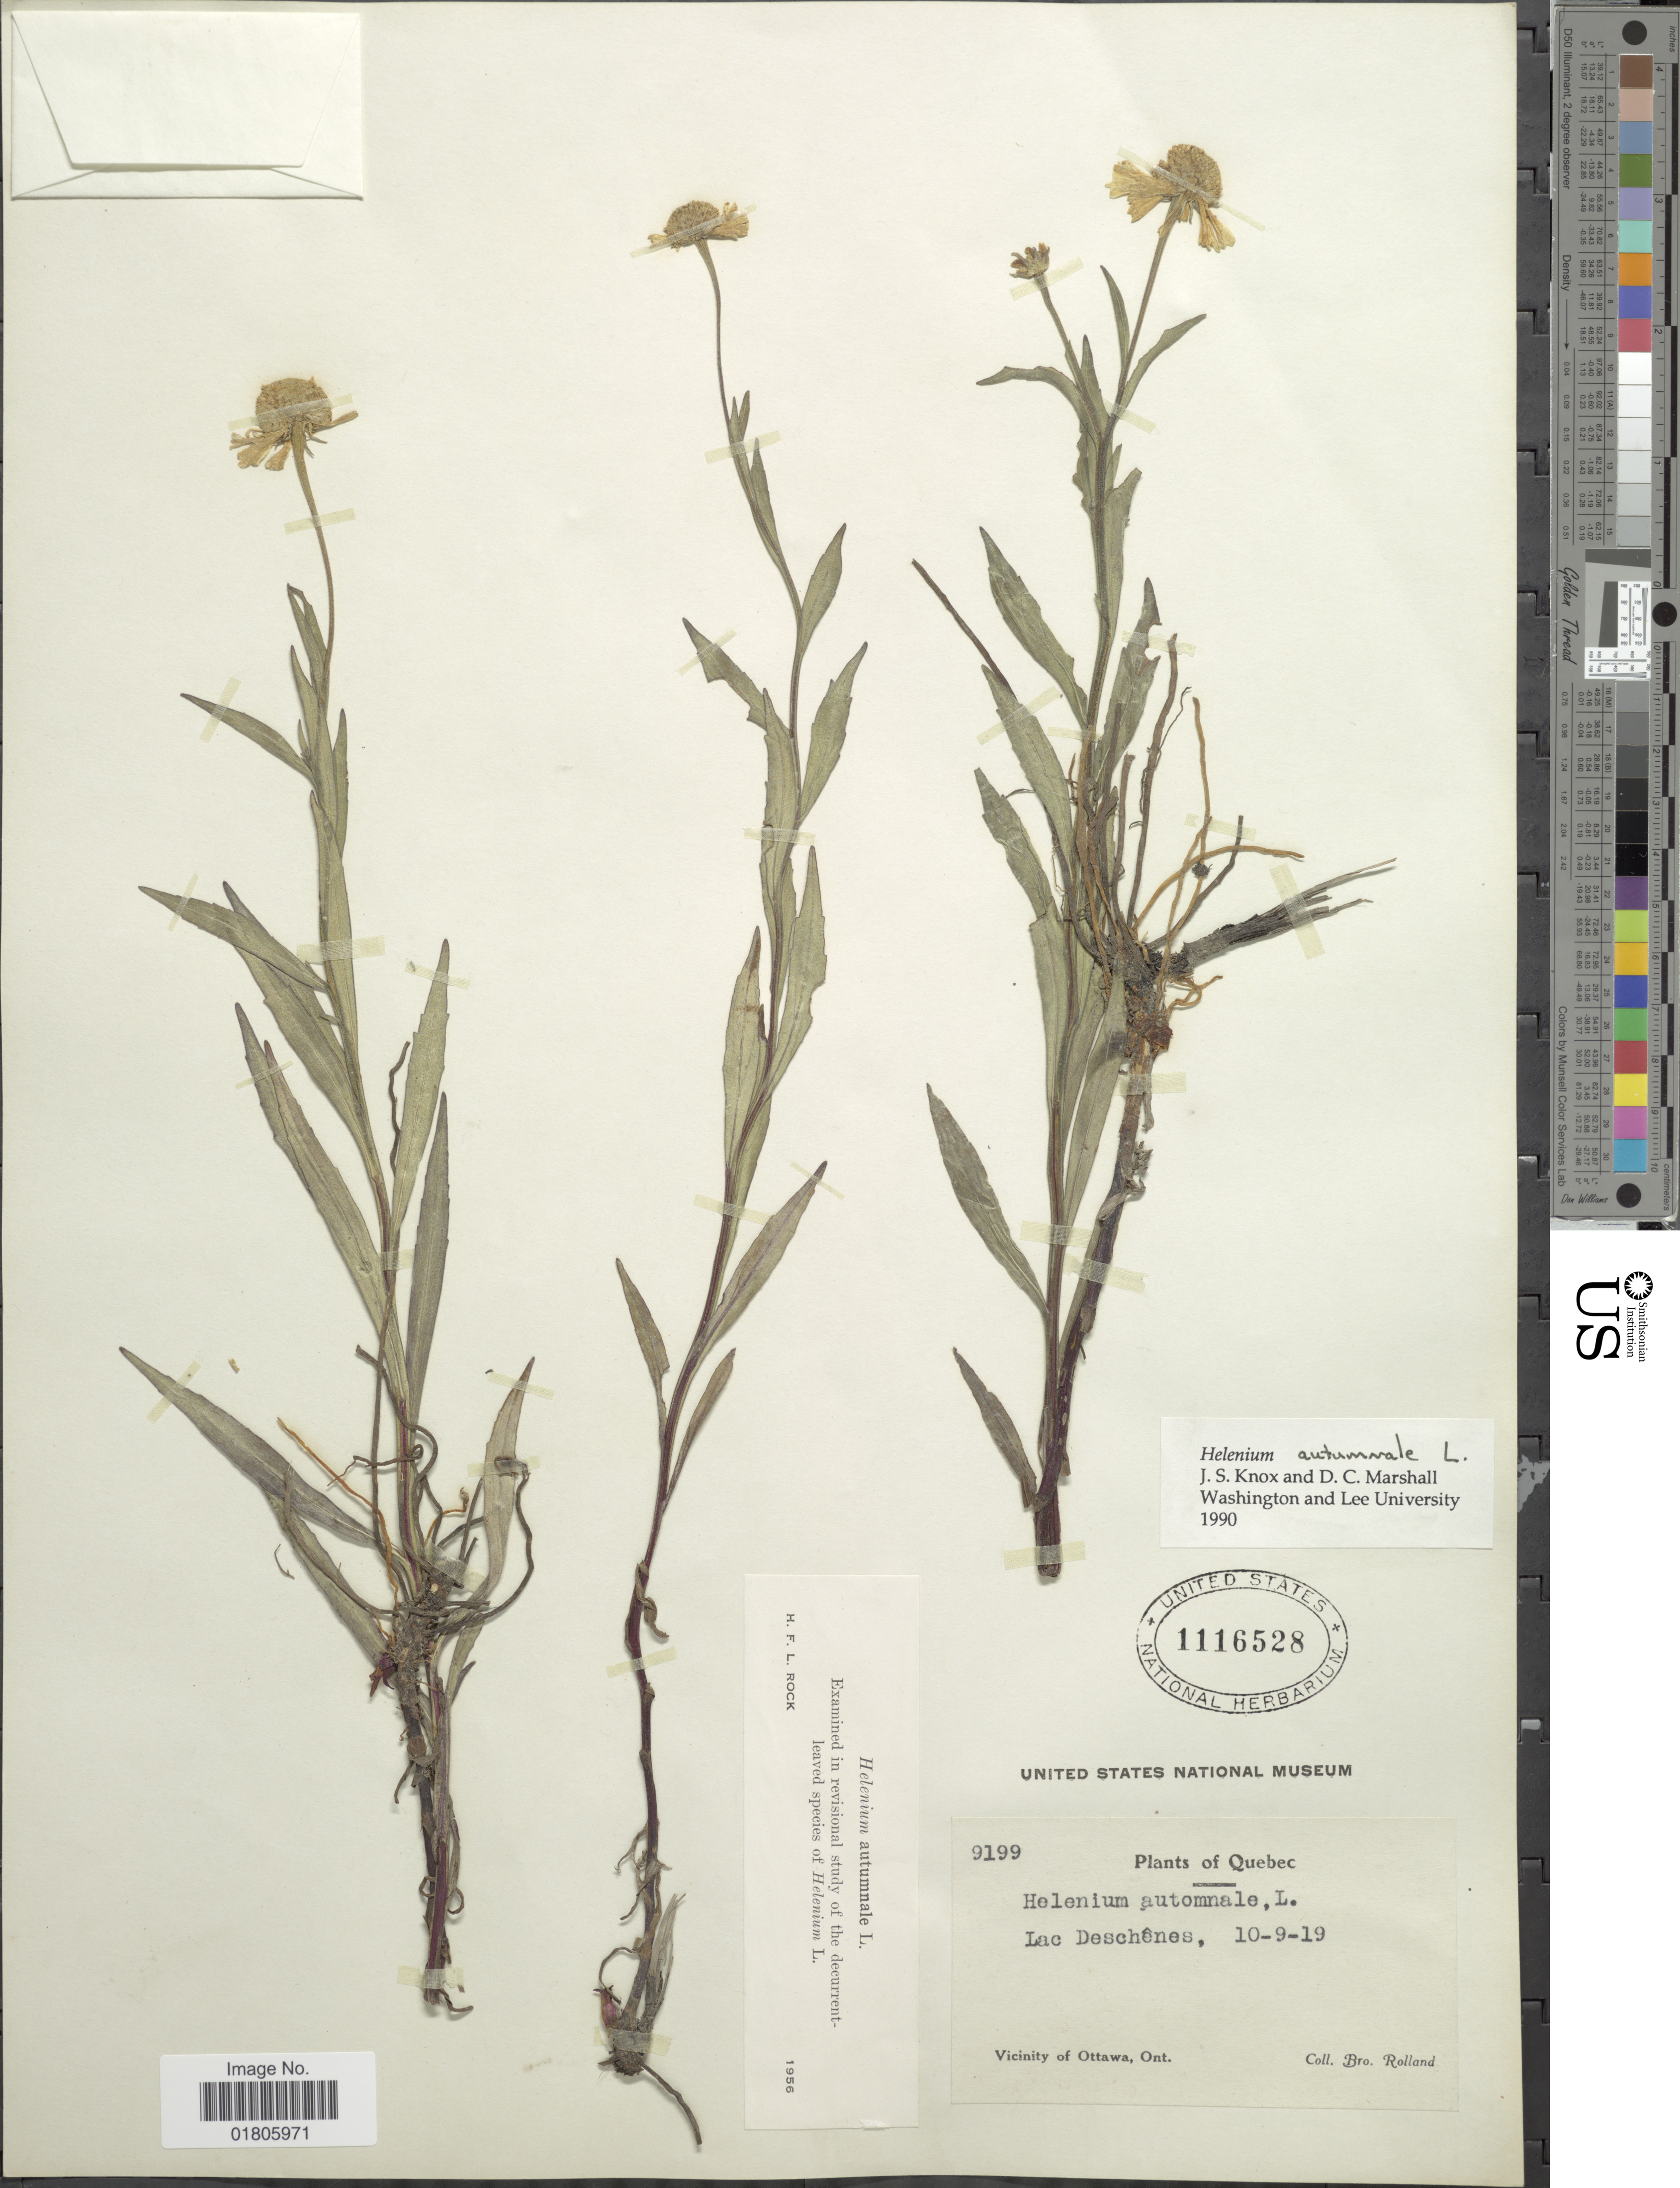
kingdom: Plantae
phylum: Tracheophyta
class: Magnoliopsida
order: Asterales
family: Asteraceae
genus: Helenium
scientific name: Helenium autumnale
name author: L.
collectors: B. Rolland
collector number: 9199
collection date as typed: Transcribed d/m/y: 10/9/19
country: Canada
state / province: Quebec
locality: Viciniy of Ottawa, Ont. Lac Deschenes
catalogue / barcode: US 1116528